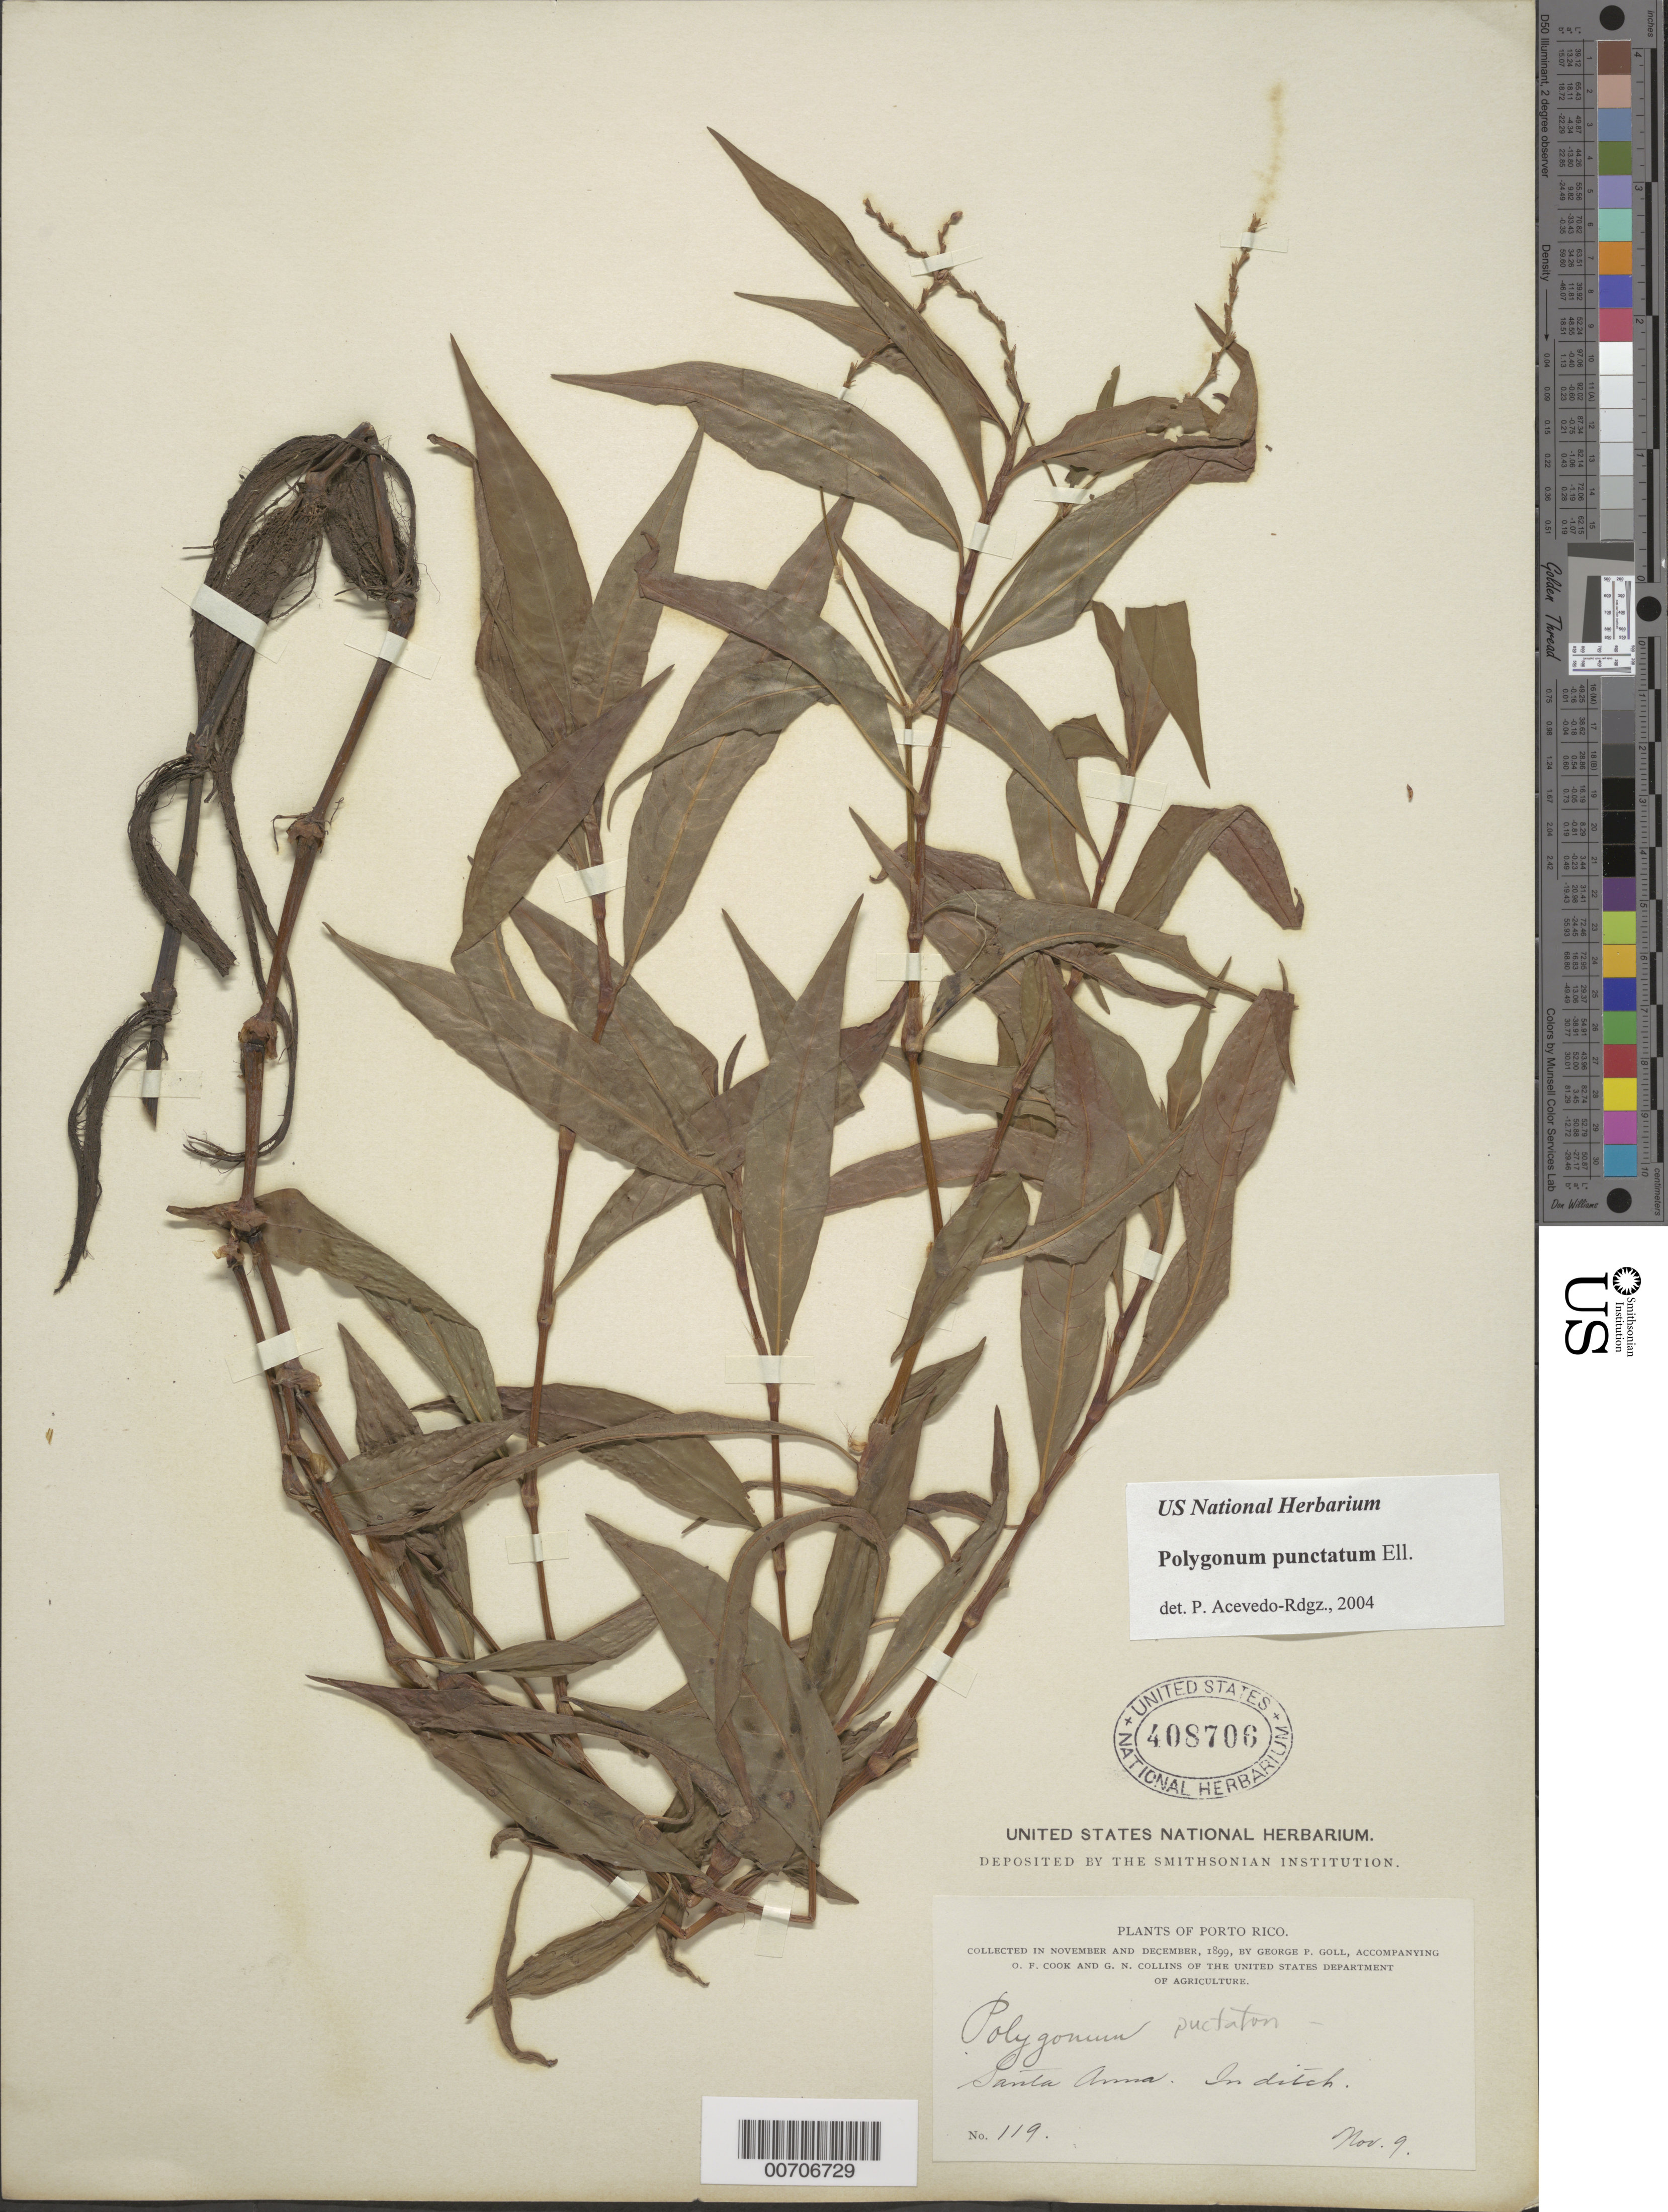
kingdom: Plantae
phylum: Tracheophyta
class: Magnoliopsida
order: Caryophyllales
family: Polygonaceae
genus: Polygonum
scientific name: Polygonum sp.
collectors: G. Goll, O. F. Cook & G. Collins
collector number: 119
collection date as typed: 09 Nov 1899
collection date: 1899-11-09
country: Puerto Rico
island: Greater Antilles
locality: Santa Anna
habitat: In ditch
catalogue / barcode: US 408706